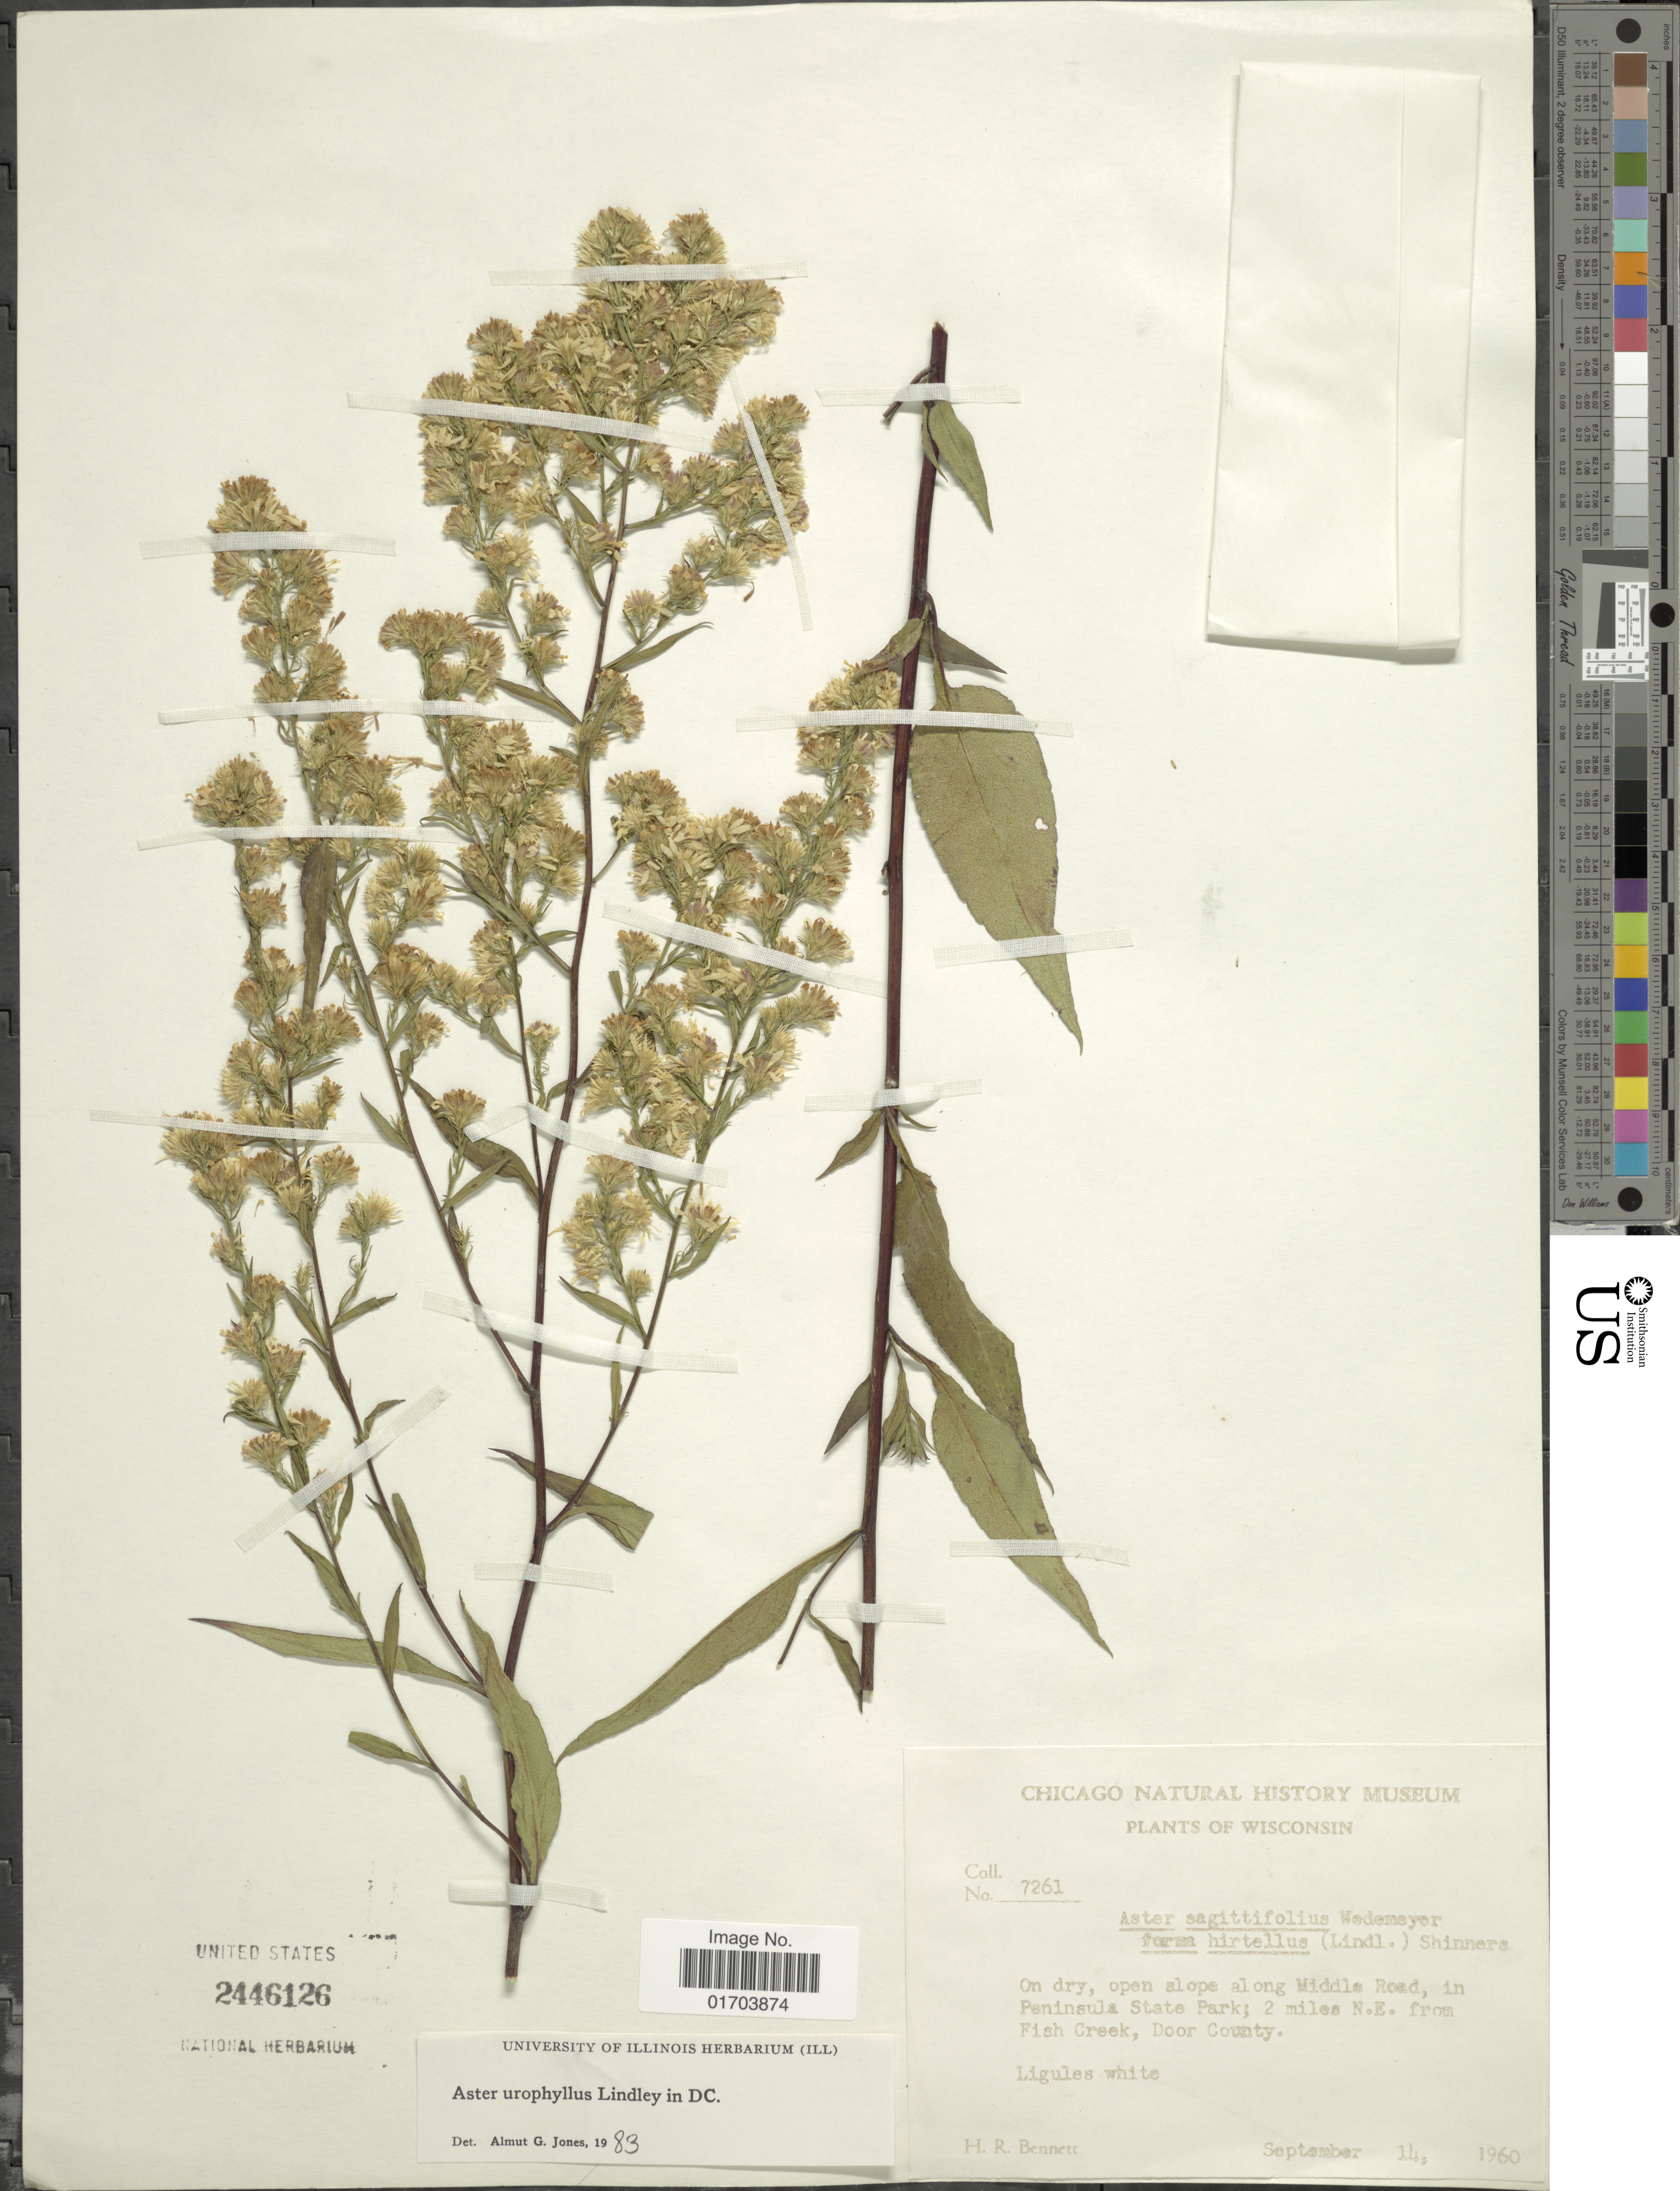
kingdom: Plantae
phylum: Tracheophyta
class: Magnoliopsida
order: Asterales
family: Asteraceae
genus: Symphyotrichum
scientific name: Symphyotrichum urophyllum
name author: (Lindl. ex DC.) G.L. Nesom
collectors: H. R. Bennett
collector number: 7261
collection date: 1960-09-14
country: United States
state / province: Wisconsin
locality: On dry, open slope along Middle Road, in Peninsula State Park, 2 miles N.E. from Fish Creek, Door County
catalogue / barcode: US 2446126